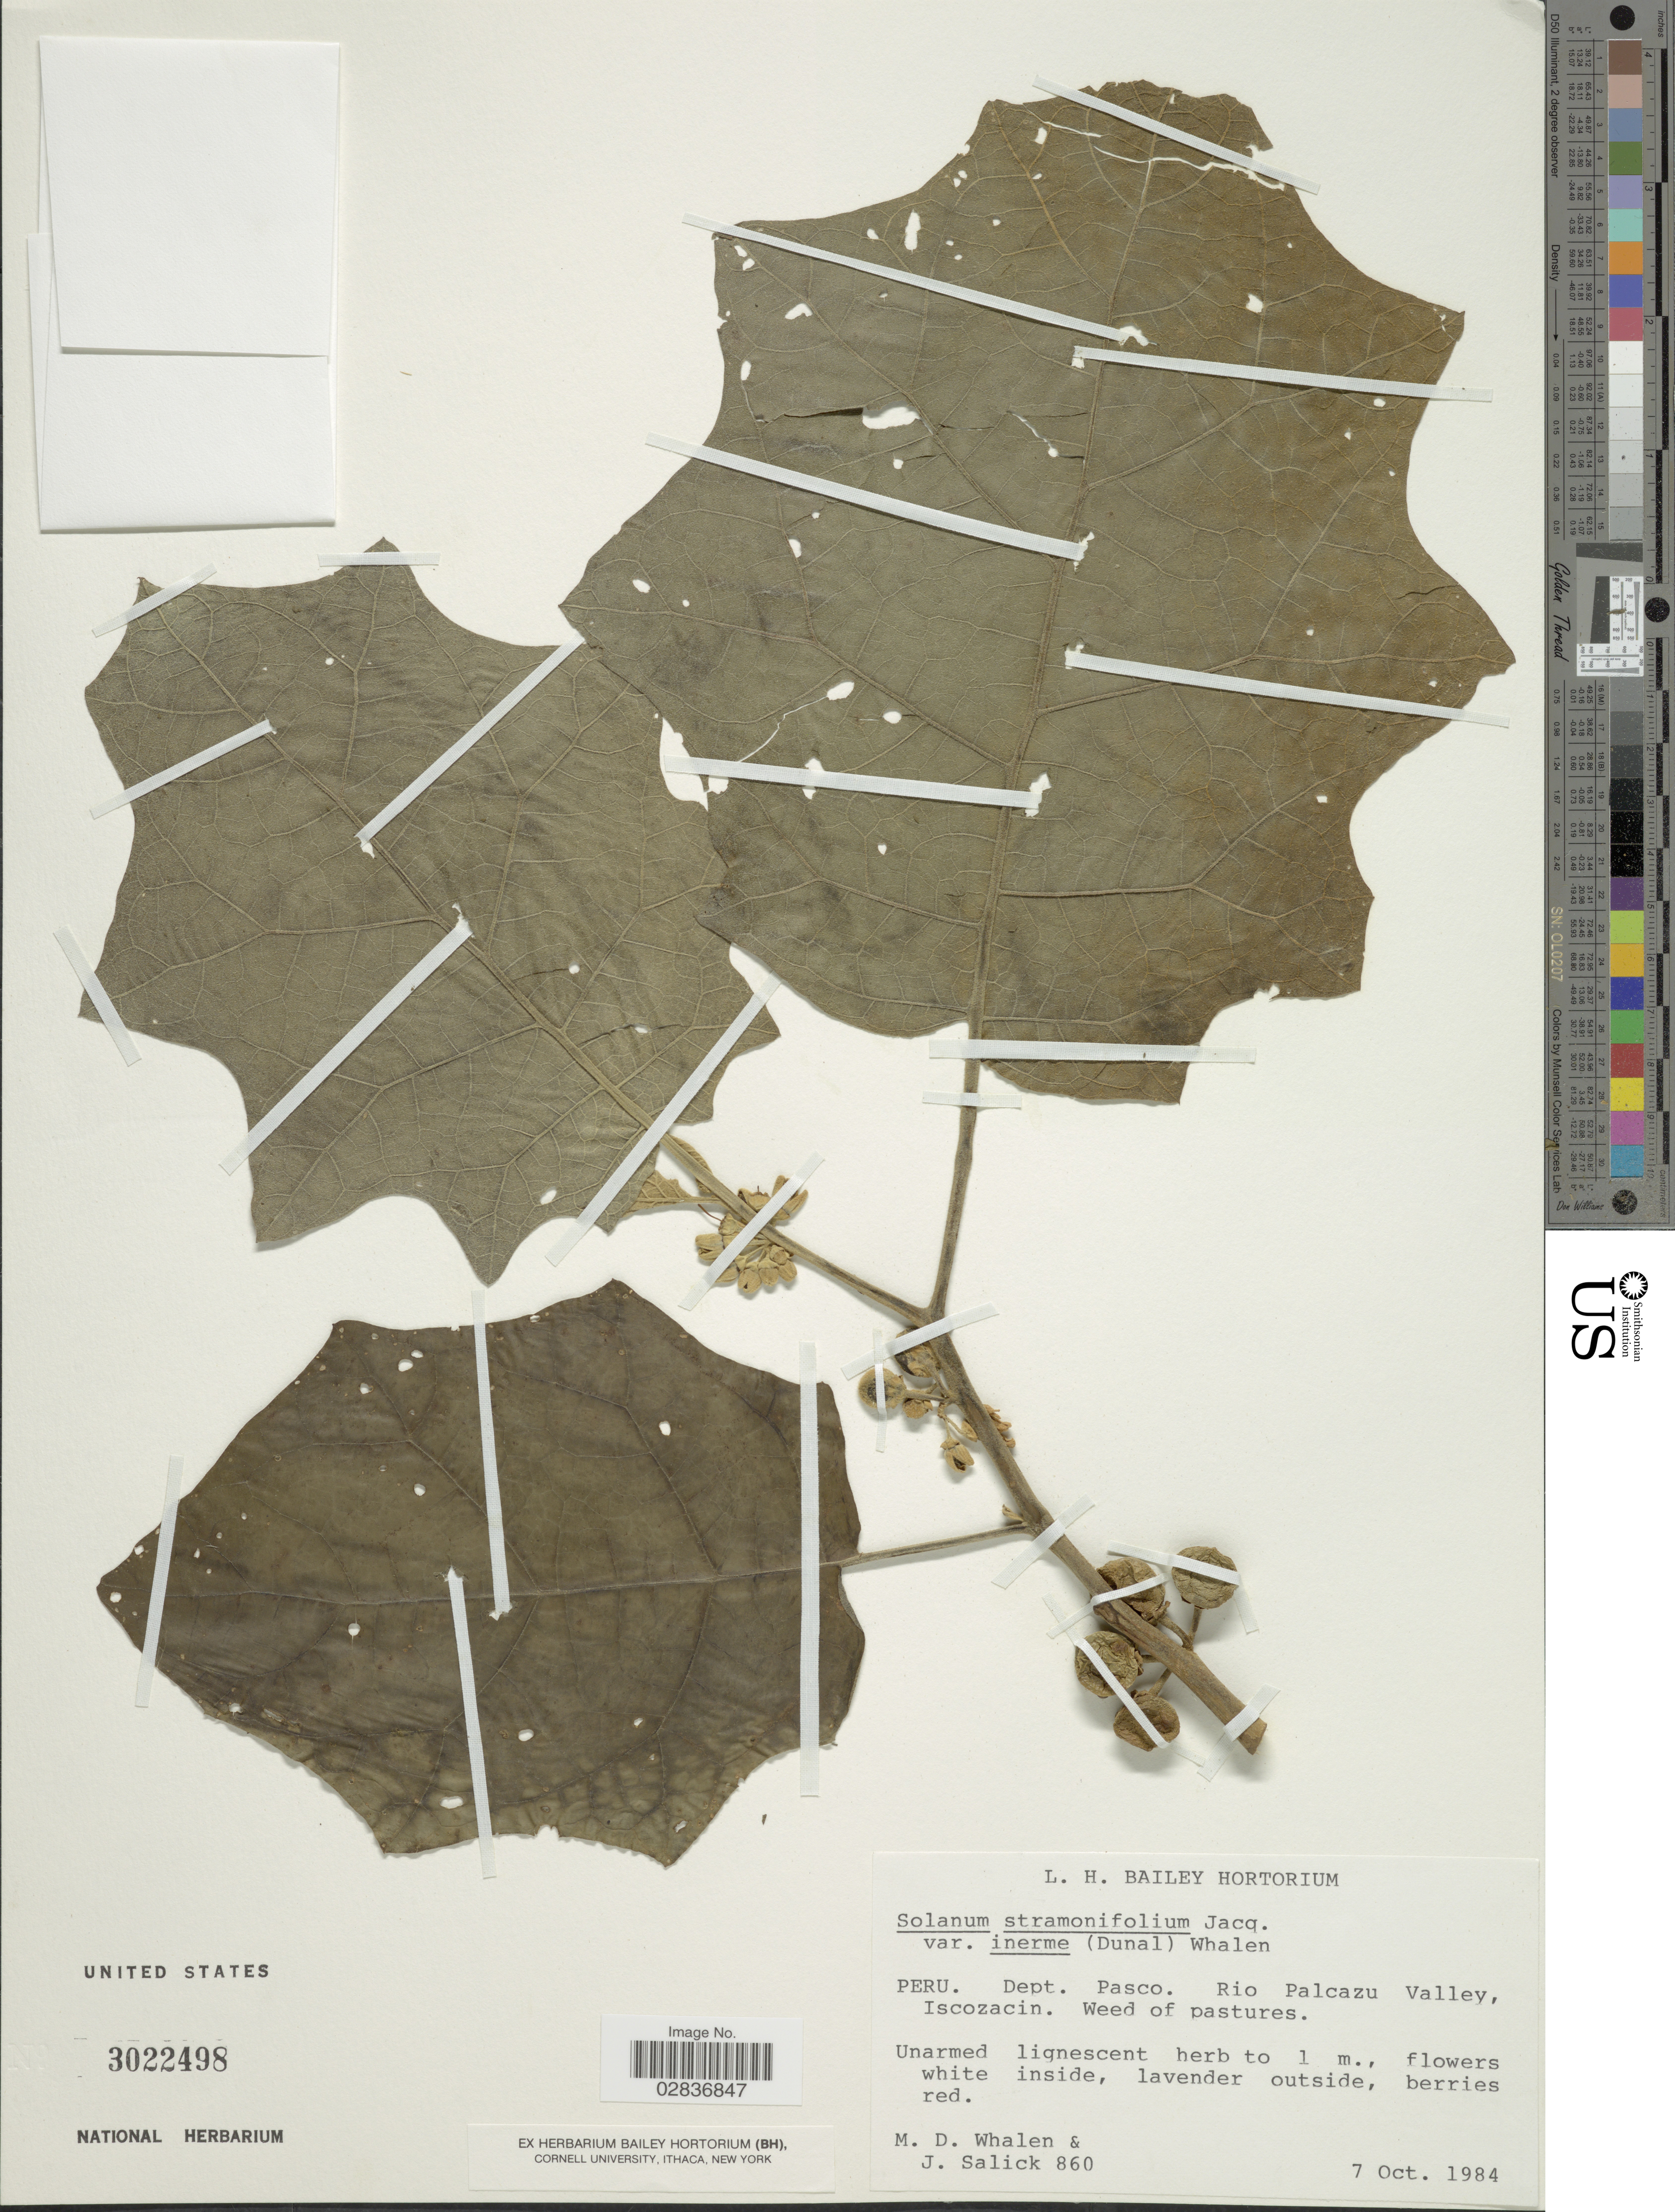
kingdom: Plantae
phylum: Tracheophyta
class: Magnoliopsida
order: Solanales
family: Solanaceae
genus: Solanum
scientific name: Solanum stramoniifolium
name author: Jacq.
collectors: M. Whalen & J. Salick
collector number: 860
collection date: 1984-10-07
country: Peru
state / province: Pasco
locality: Dept. Pasco. Rio Palcazu Valley, Iscozacin.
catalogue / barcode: US 3022498